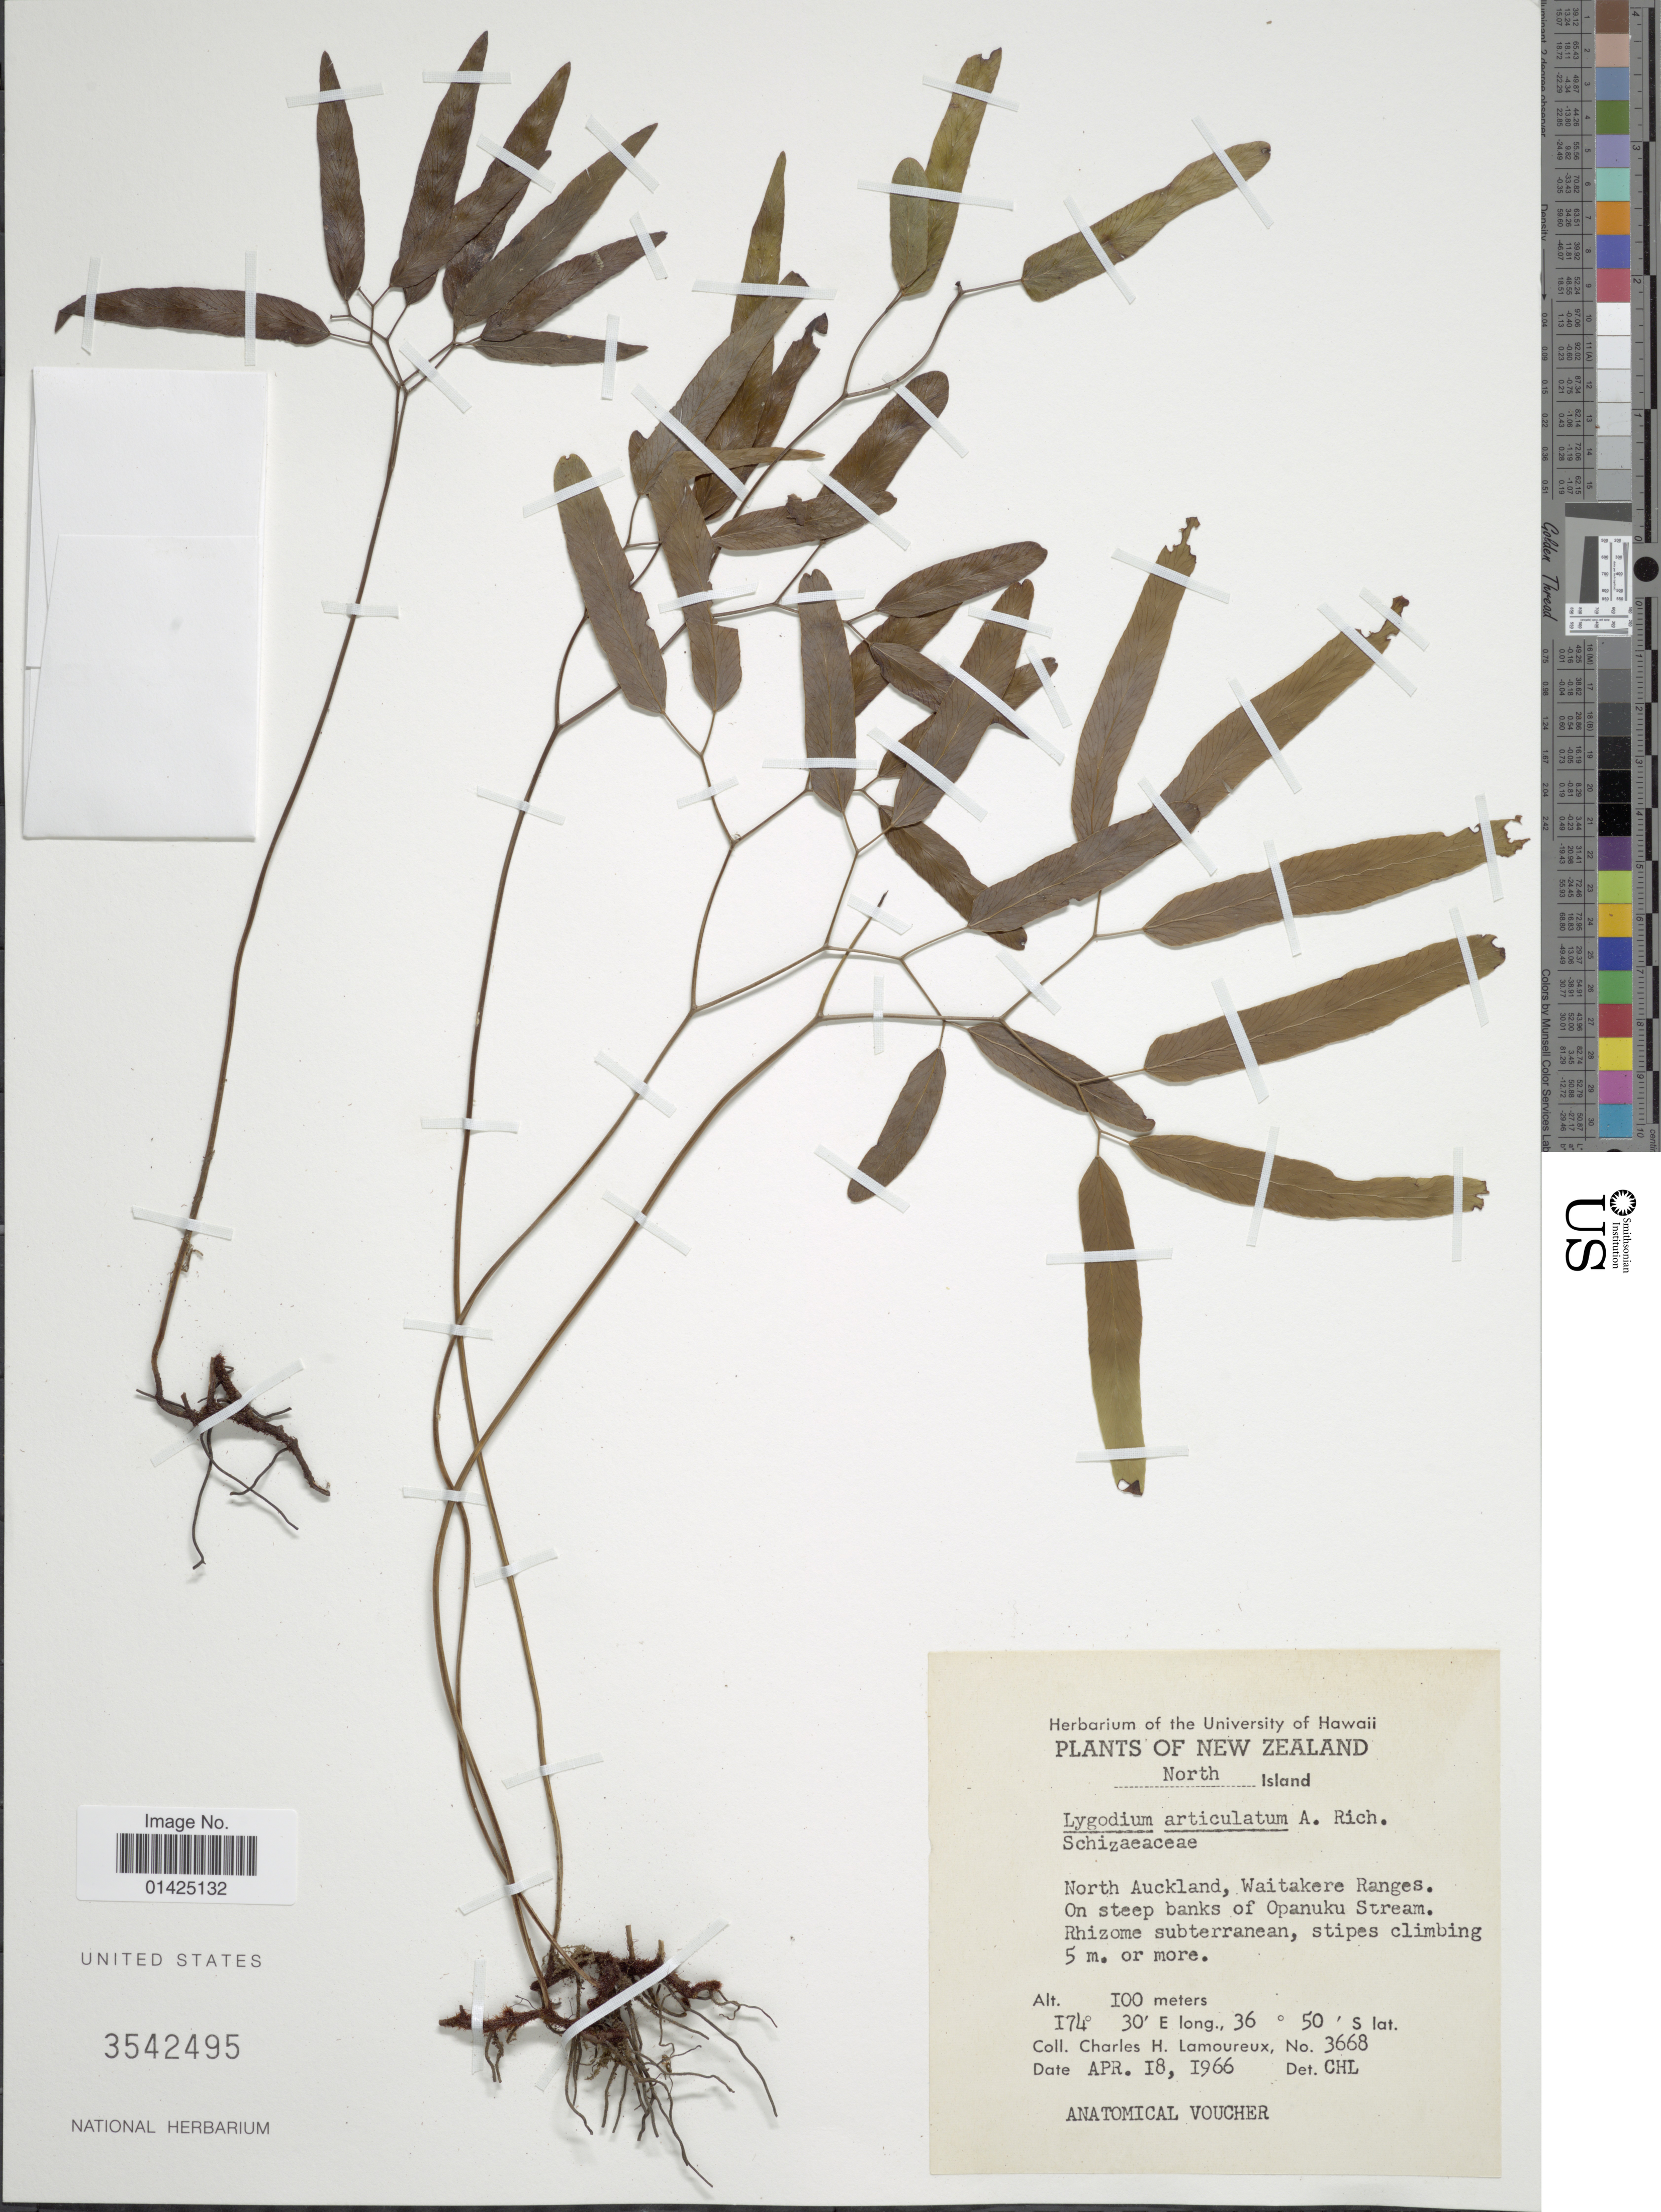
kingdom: Plantae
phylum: Tracheophyta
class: Polypodiopsida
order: Schizaeales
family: Lygodiaceae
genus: Lygodium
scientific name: Lygodium articulatum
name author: A. Rich.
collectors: C. H. Lamoureux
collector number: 3668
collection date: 1966-04-18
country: New Zealand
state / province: Auckland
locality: North Island, North Auckland, Waitakere Ranges, On steep banks of Opanuku streams, Rhizome subterranean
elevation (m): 100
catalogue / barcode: US 3542495